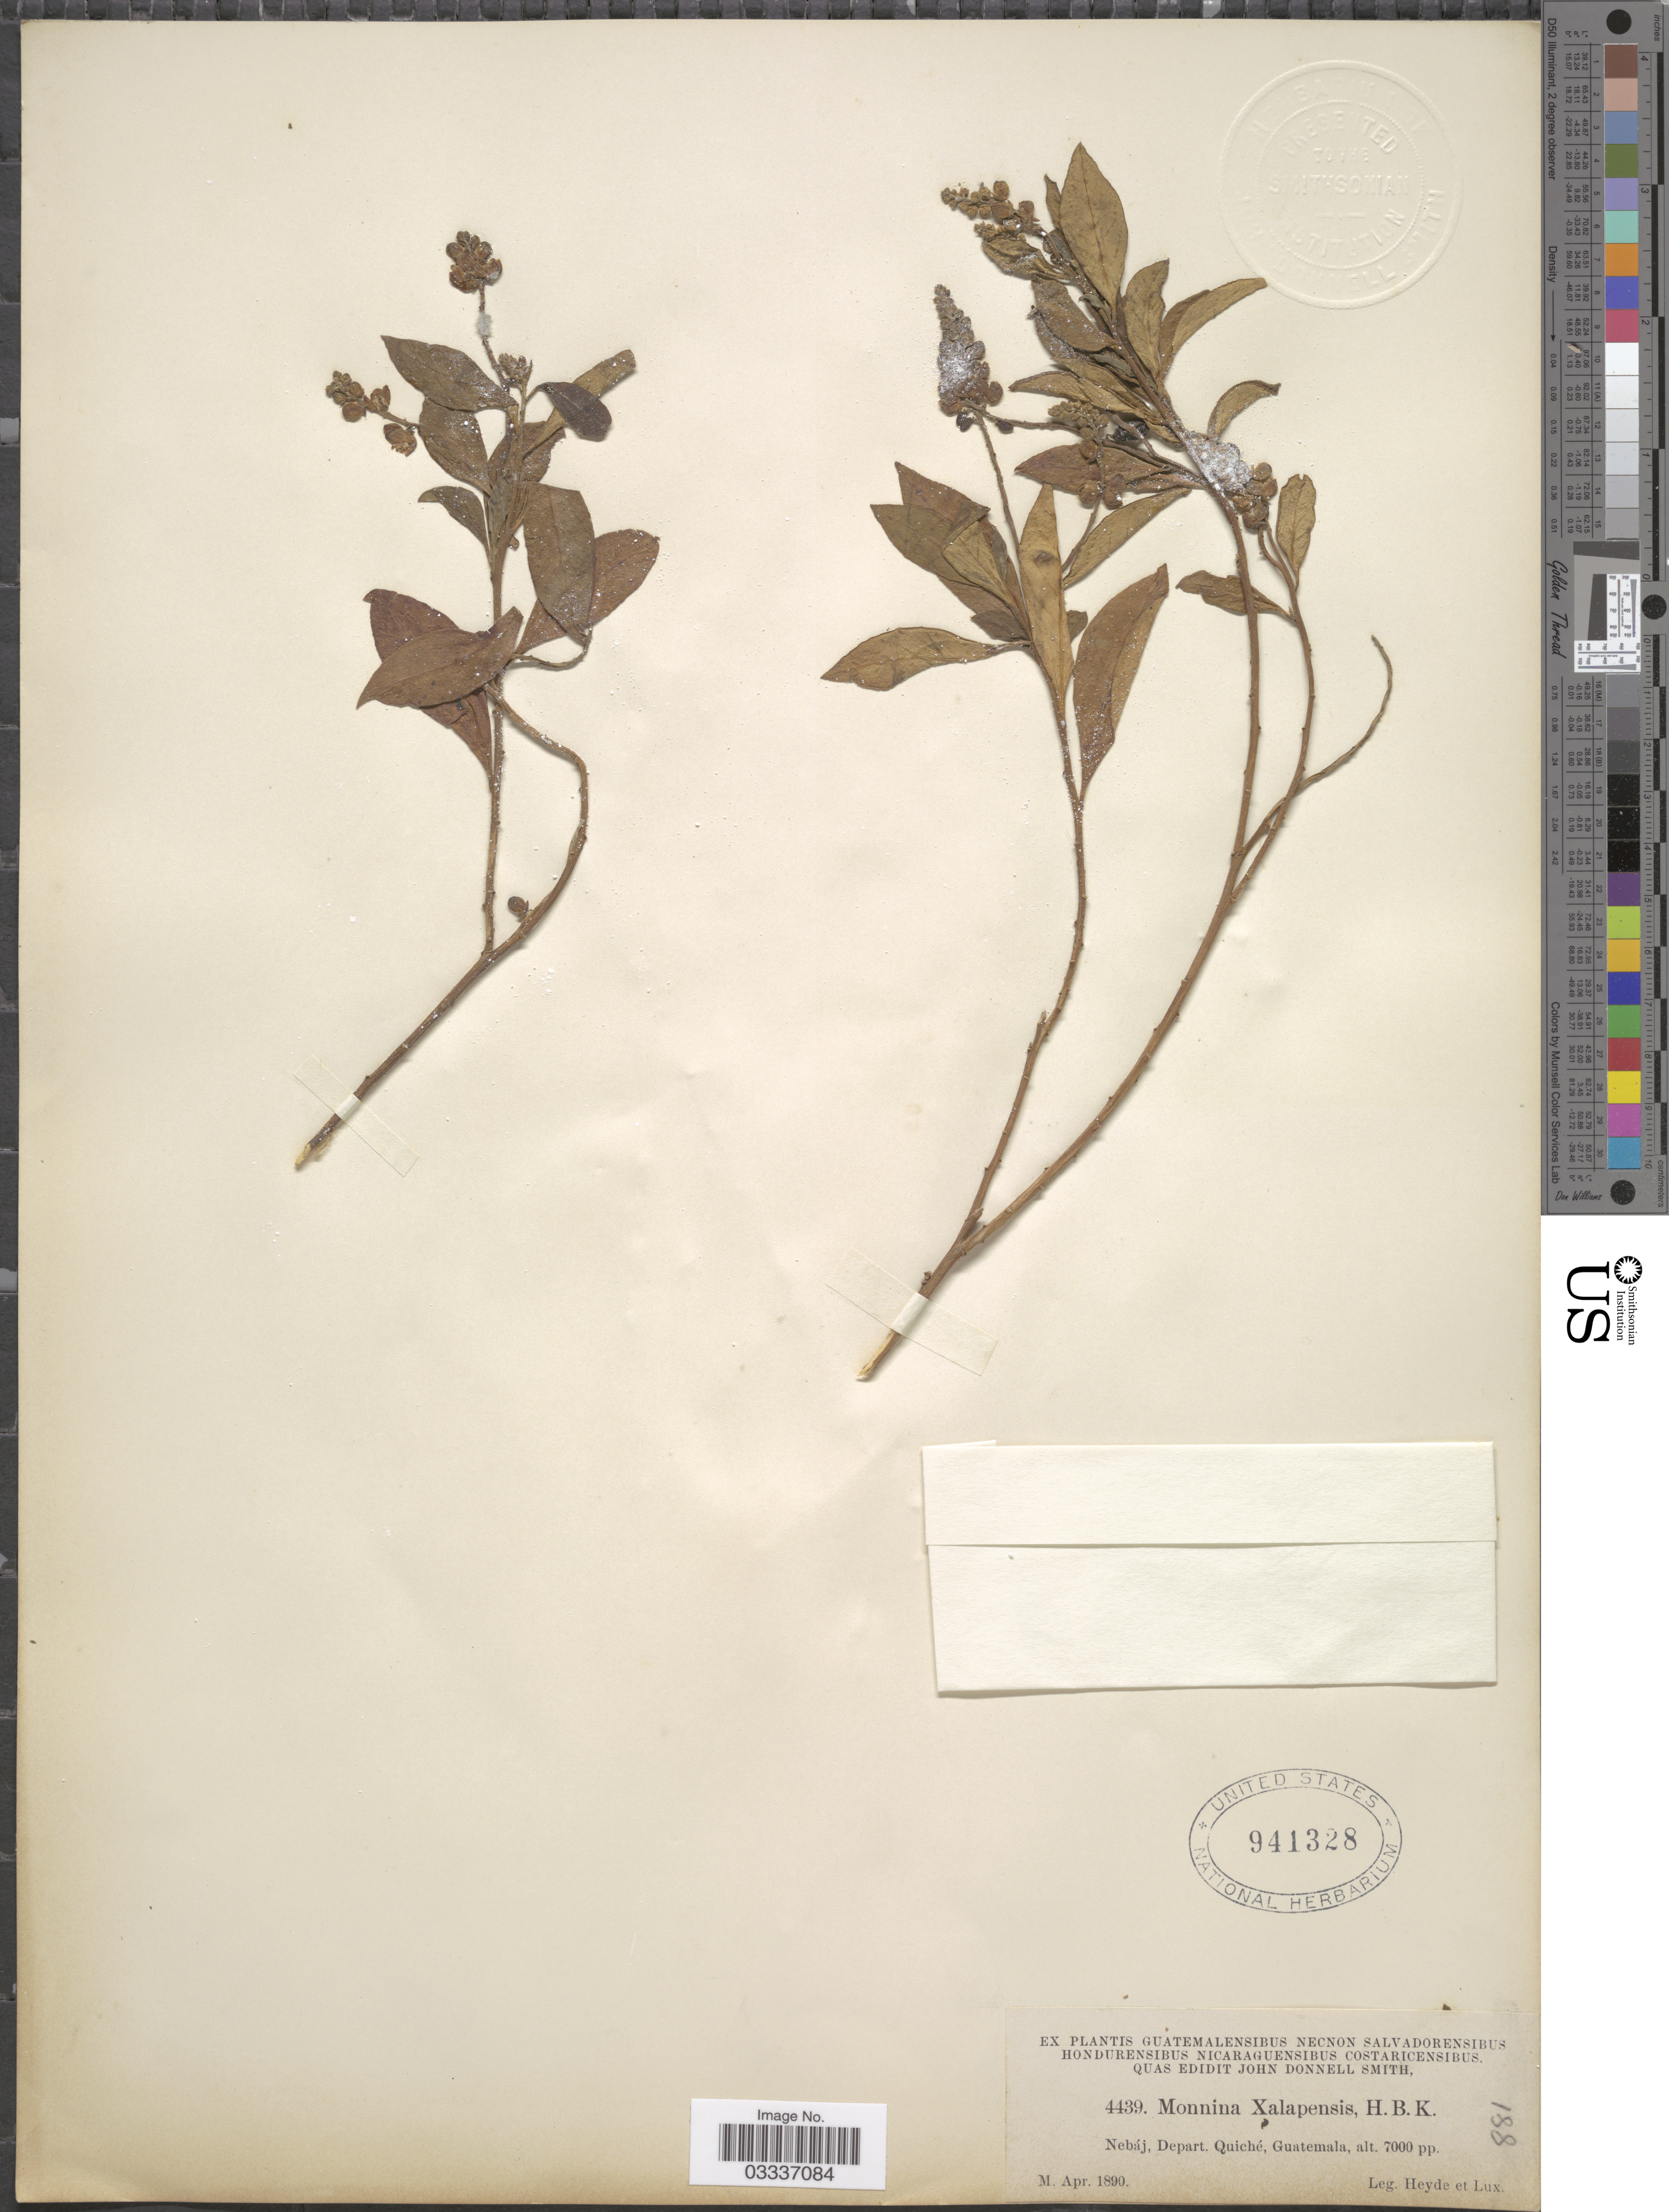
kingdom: Plantae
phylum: Tracheophyta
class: Magnoliopsida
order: Fabales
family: Polygalaceae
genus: Monnina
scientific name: Monnina xalapensis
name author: Kunth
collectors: Heyde & Lux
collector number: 4439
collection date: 1890-04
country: Guatemala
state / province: El Quiché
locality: Nebáj, Depart. Quiché.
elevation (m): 2134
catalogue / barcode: US 941328